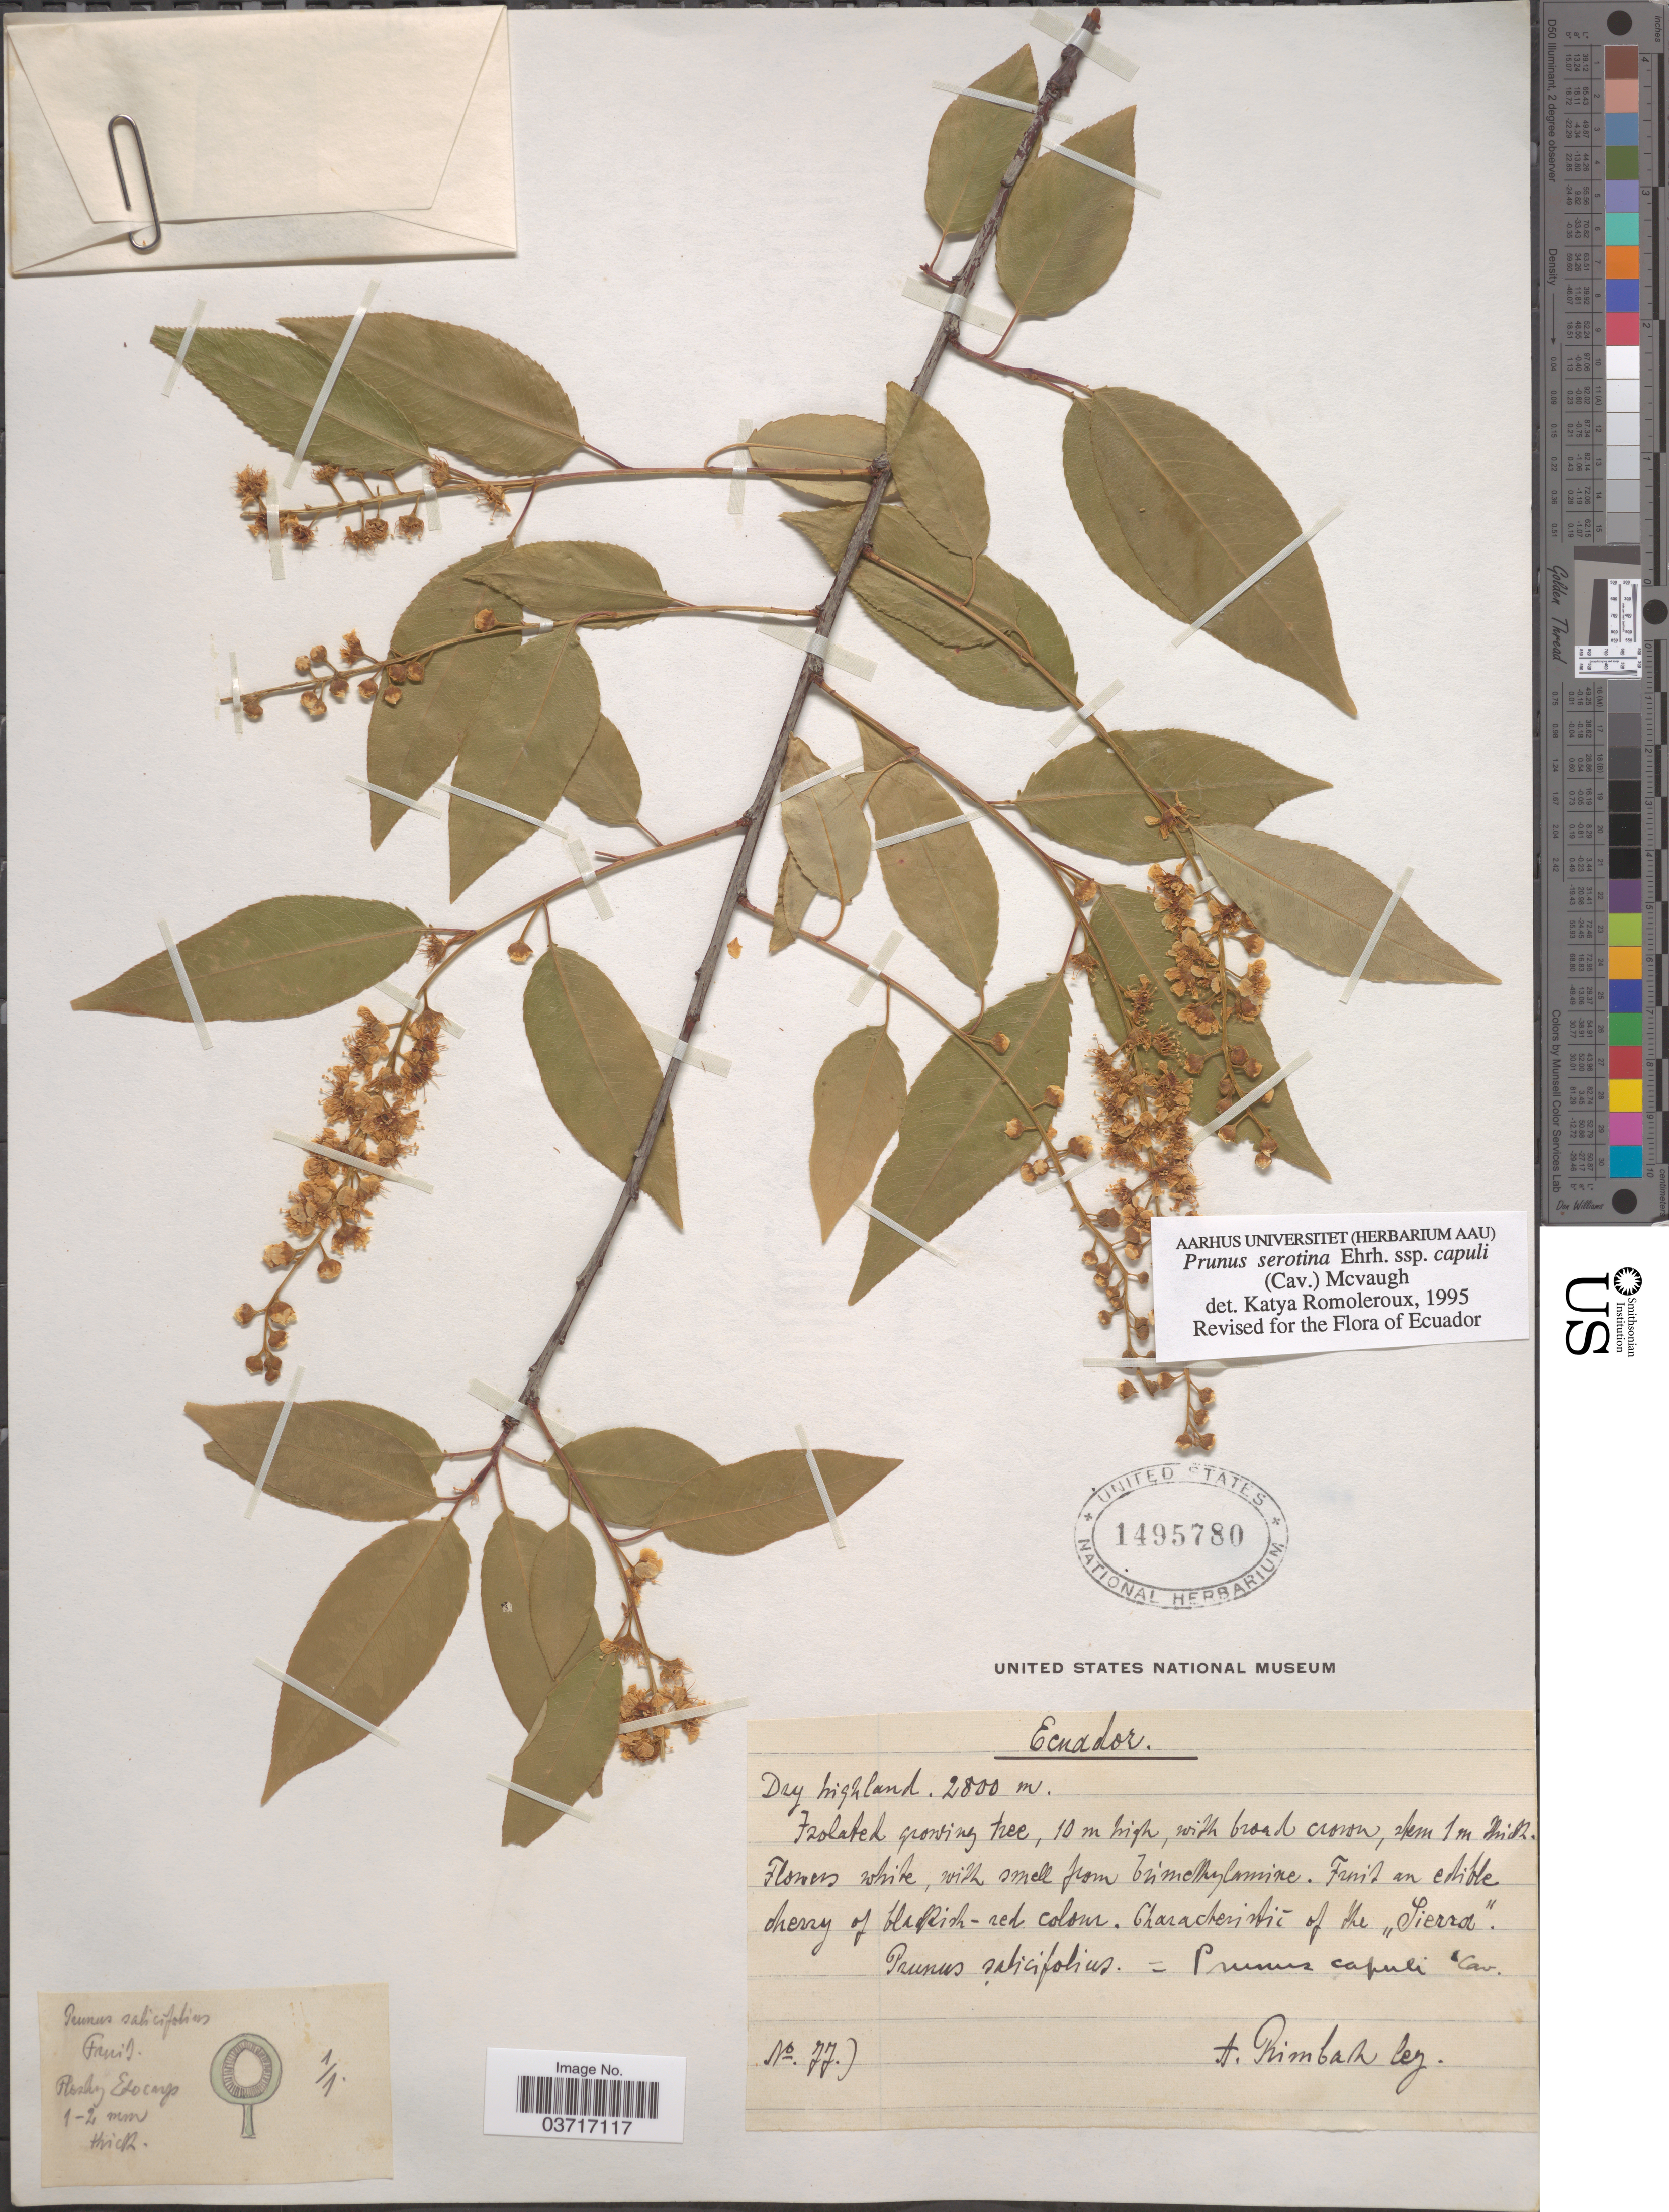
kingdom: Plantae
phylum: Tracheophyta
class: Magnoliopsida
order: Rosales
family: Rosaceae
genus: Prunus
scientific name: Prunus serotina subsp. capuli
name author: (Cav. ex Spreng.) McVaugh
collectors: A. Rimbach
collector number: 77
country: Ecuador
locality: Characheristic of the "Sierra".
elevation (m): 2800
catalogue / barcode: US 1495780